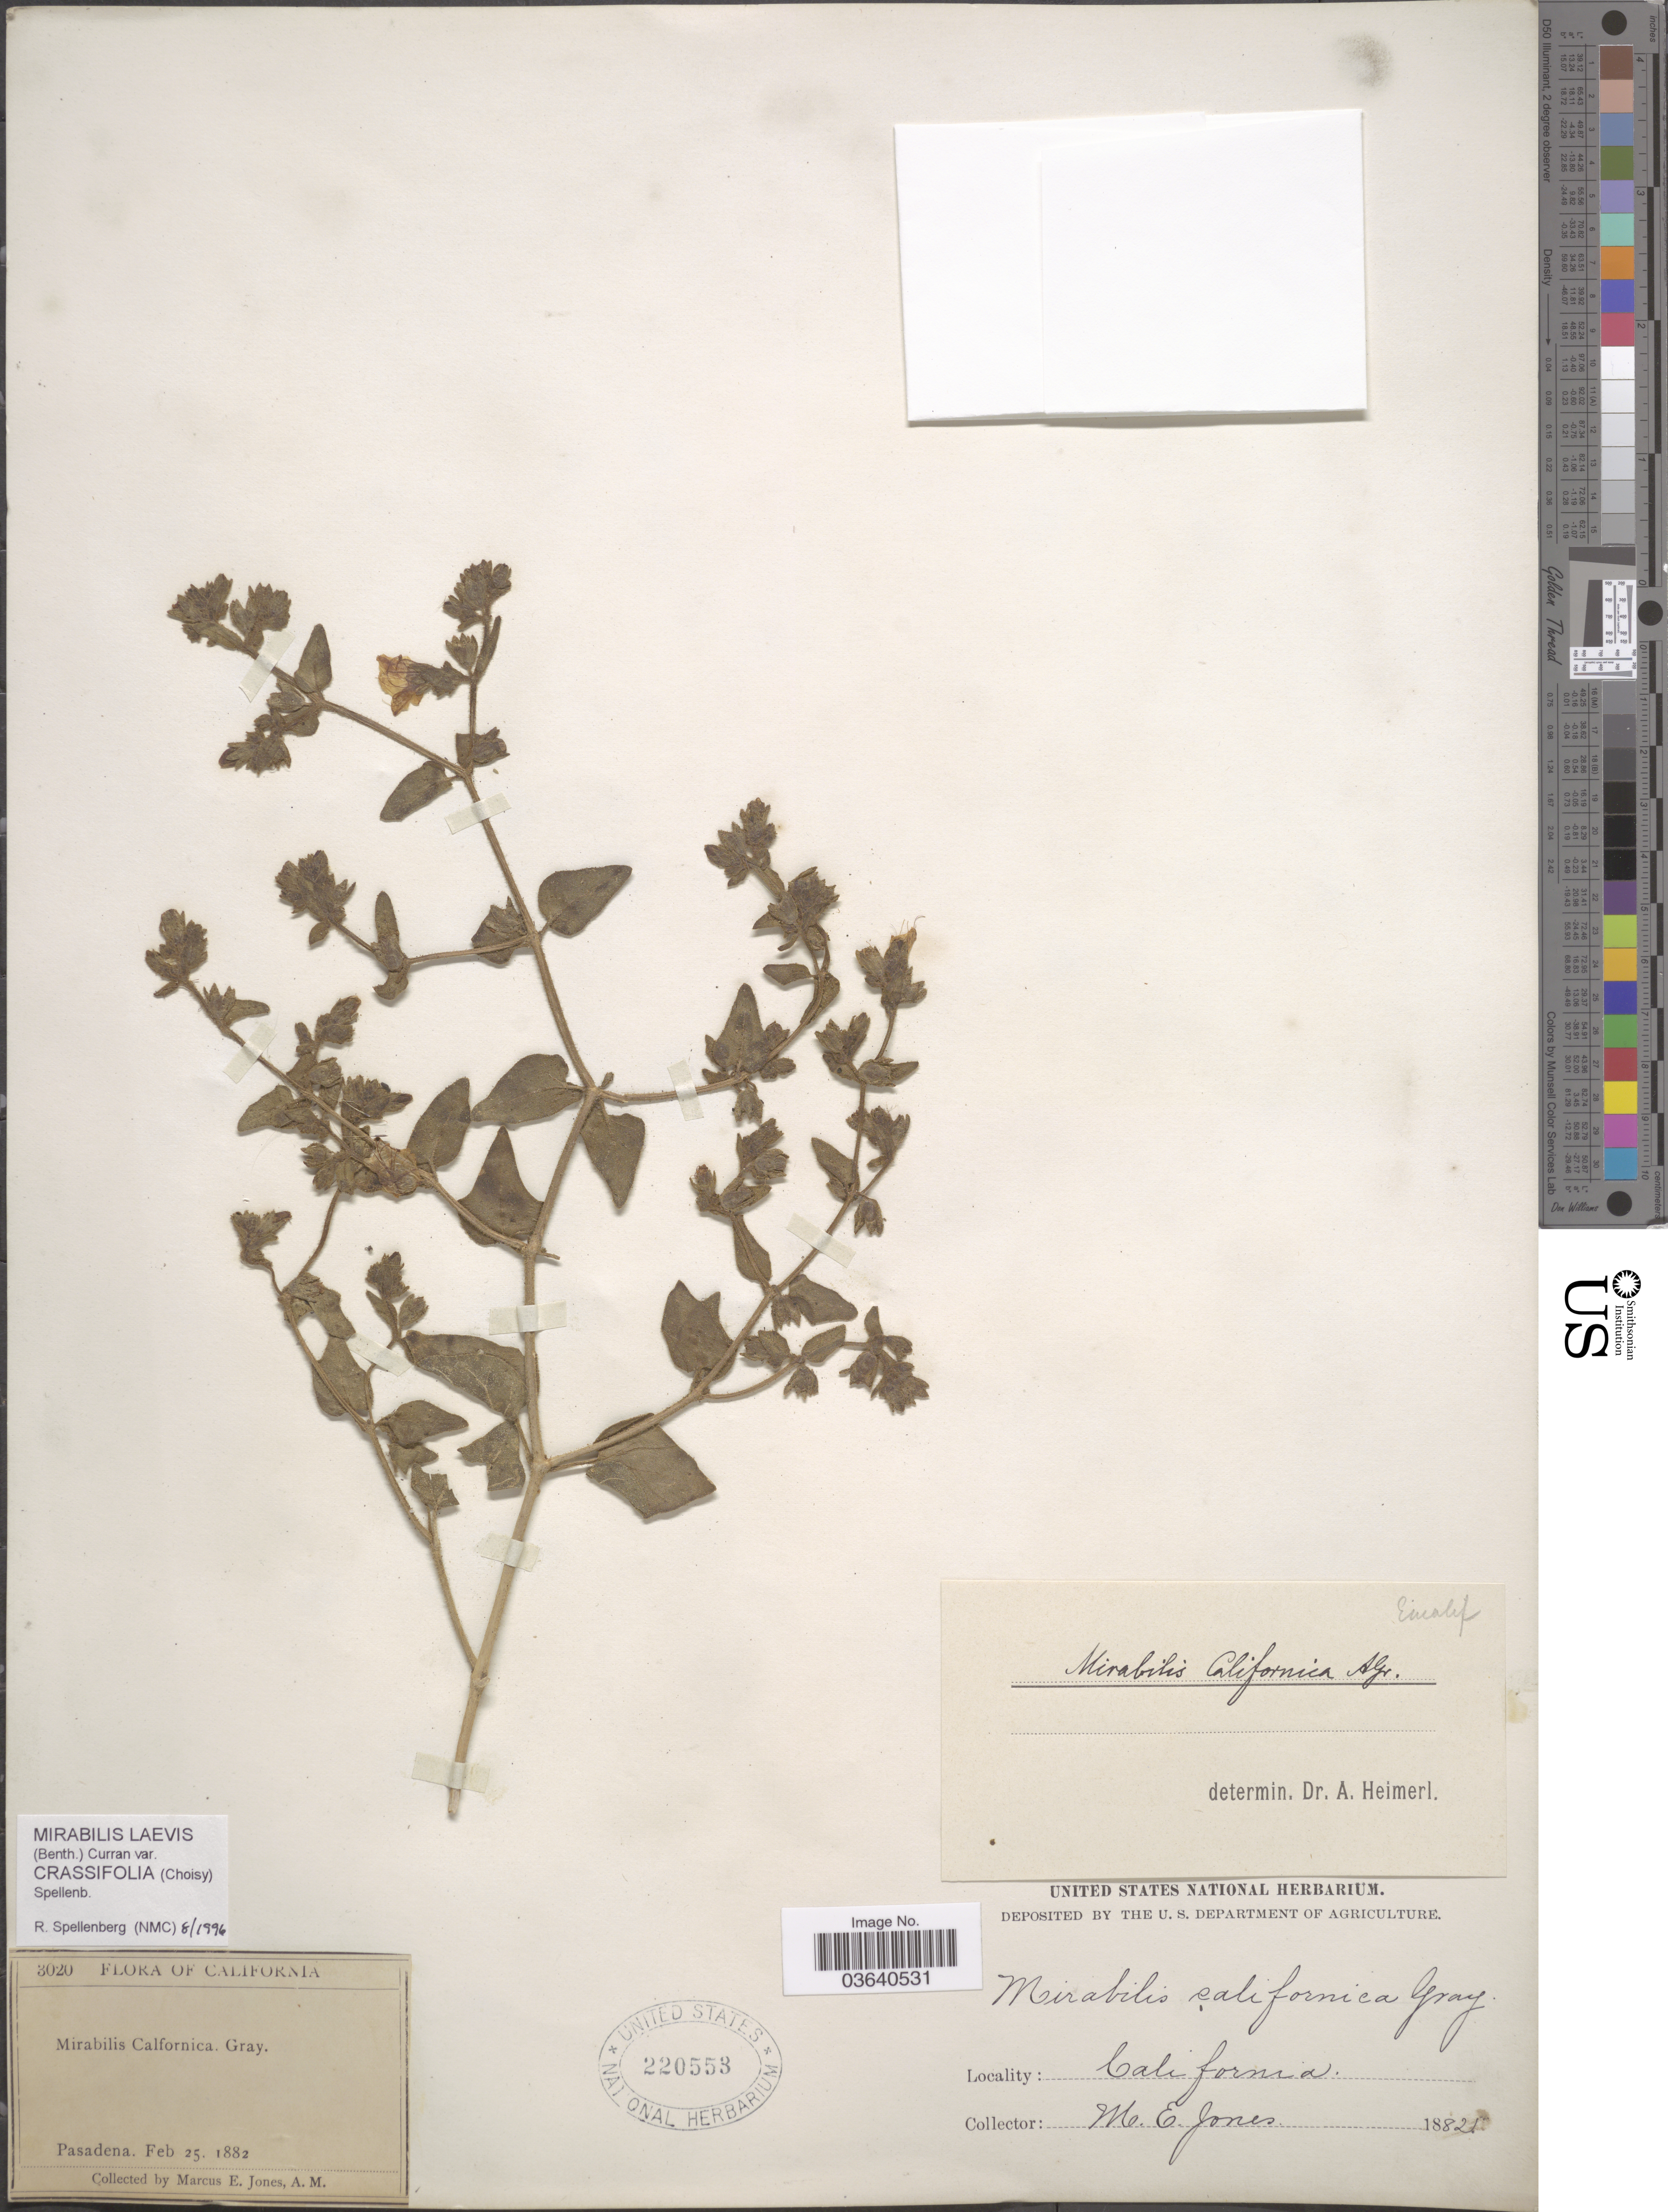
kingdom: Plantae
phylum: Tracheophyta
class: Magnoliopsida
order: Caryophyllales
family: Nyctaginaceae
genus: Mirabilis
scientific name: Mirabilis laevis var. crassifolia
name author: (Choisy) Spellenb.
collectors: M. E. Jones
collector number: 3020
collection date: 1882-02-25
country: United States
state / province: California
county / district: Los Angeles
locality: Pasadena.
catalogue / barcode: US 220553